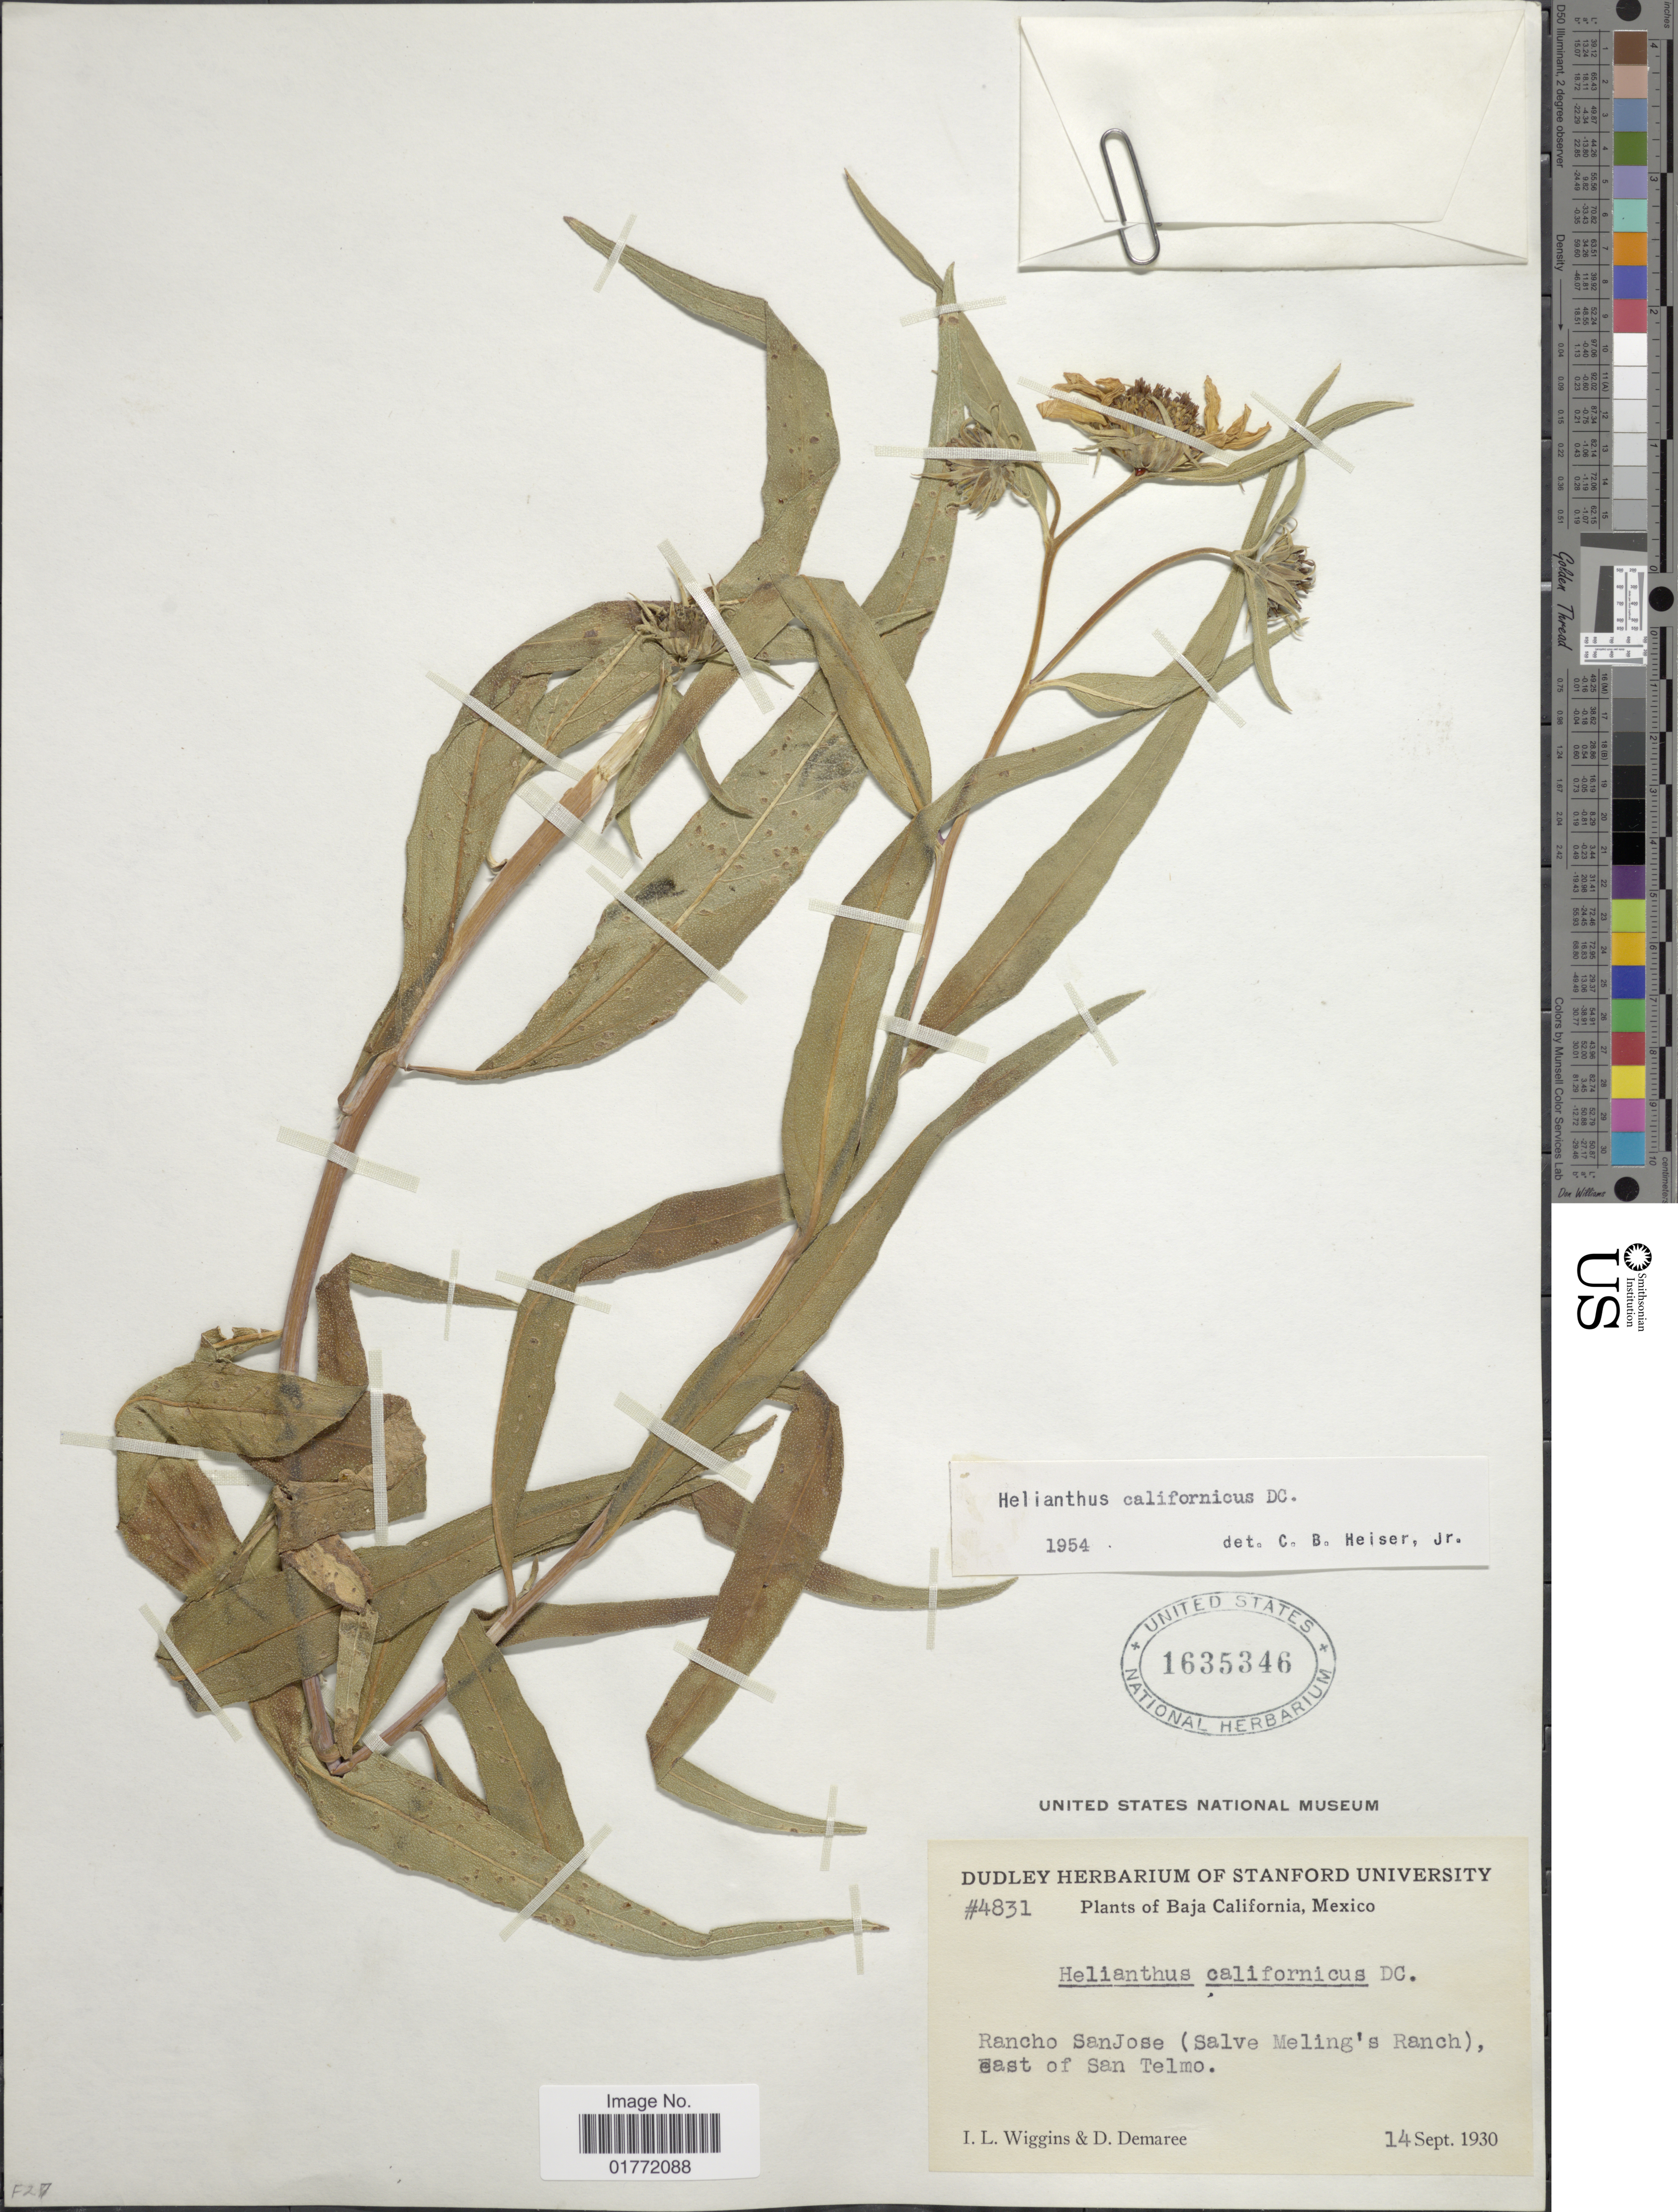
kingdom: Plantae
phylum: Tracheophyta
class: Magnoliopsida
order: Asterales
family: Asteraceae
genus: Helianthus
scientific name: Helianthus californicus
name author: DC.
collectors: I. L. Wiggins & D. Demaree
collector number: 4831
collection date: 1930-09-14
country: Mexico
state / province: Baja California Sur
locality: Rancho San Jose (Salve Meling's Ranch), east of San Telmo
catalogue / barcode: US 1635346